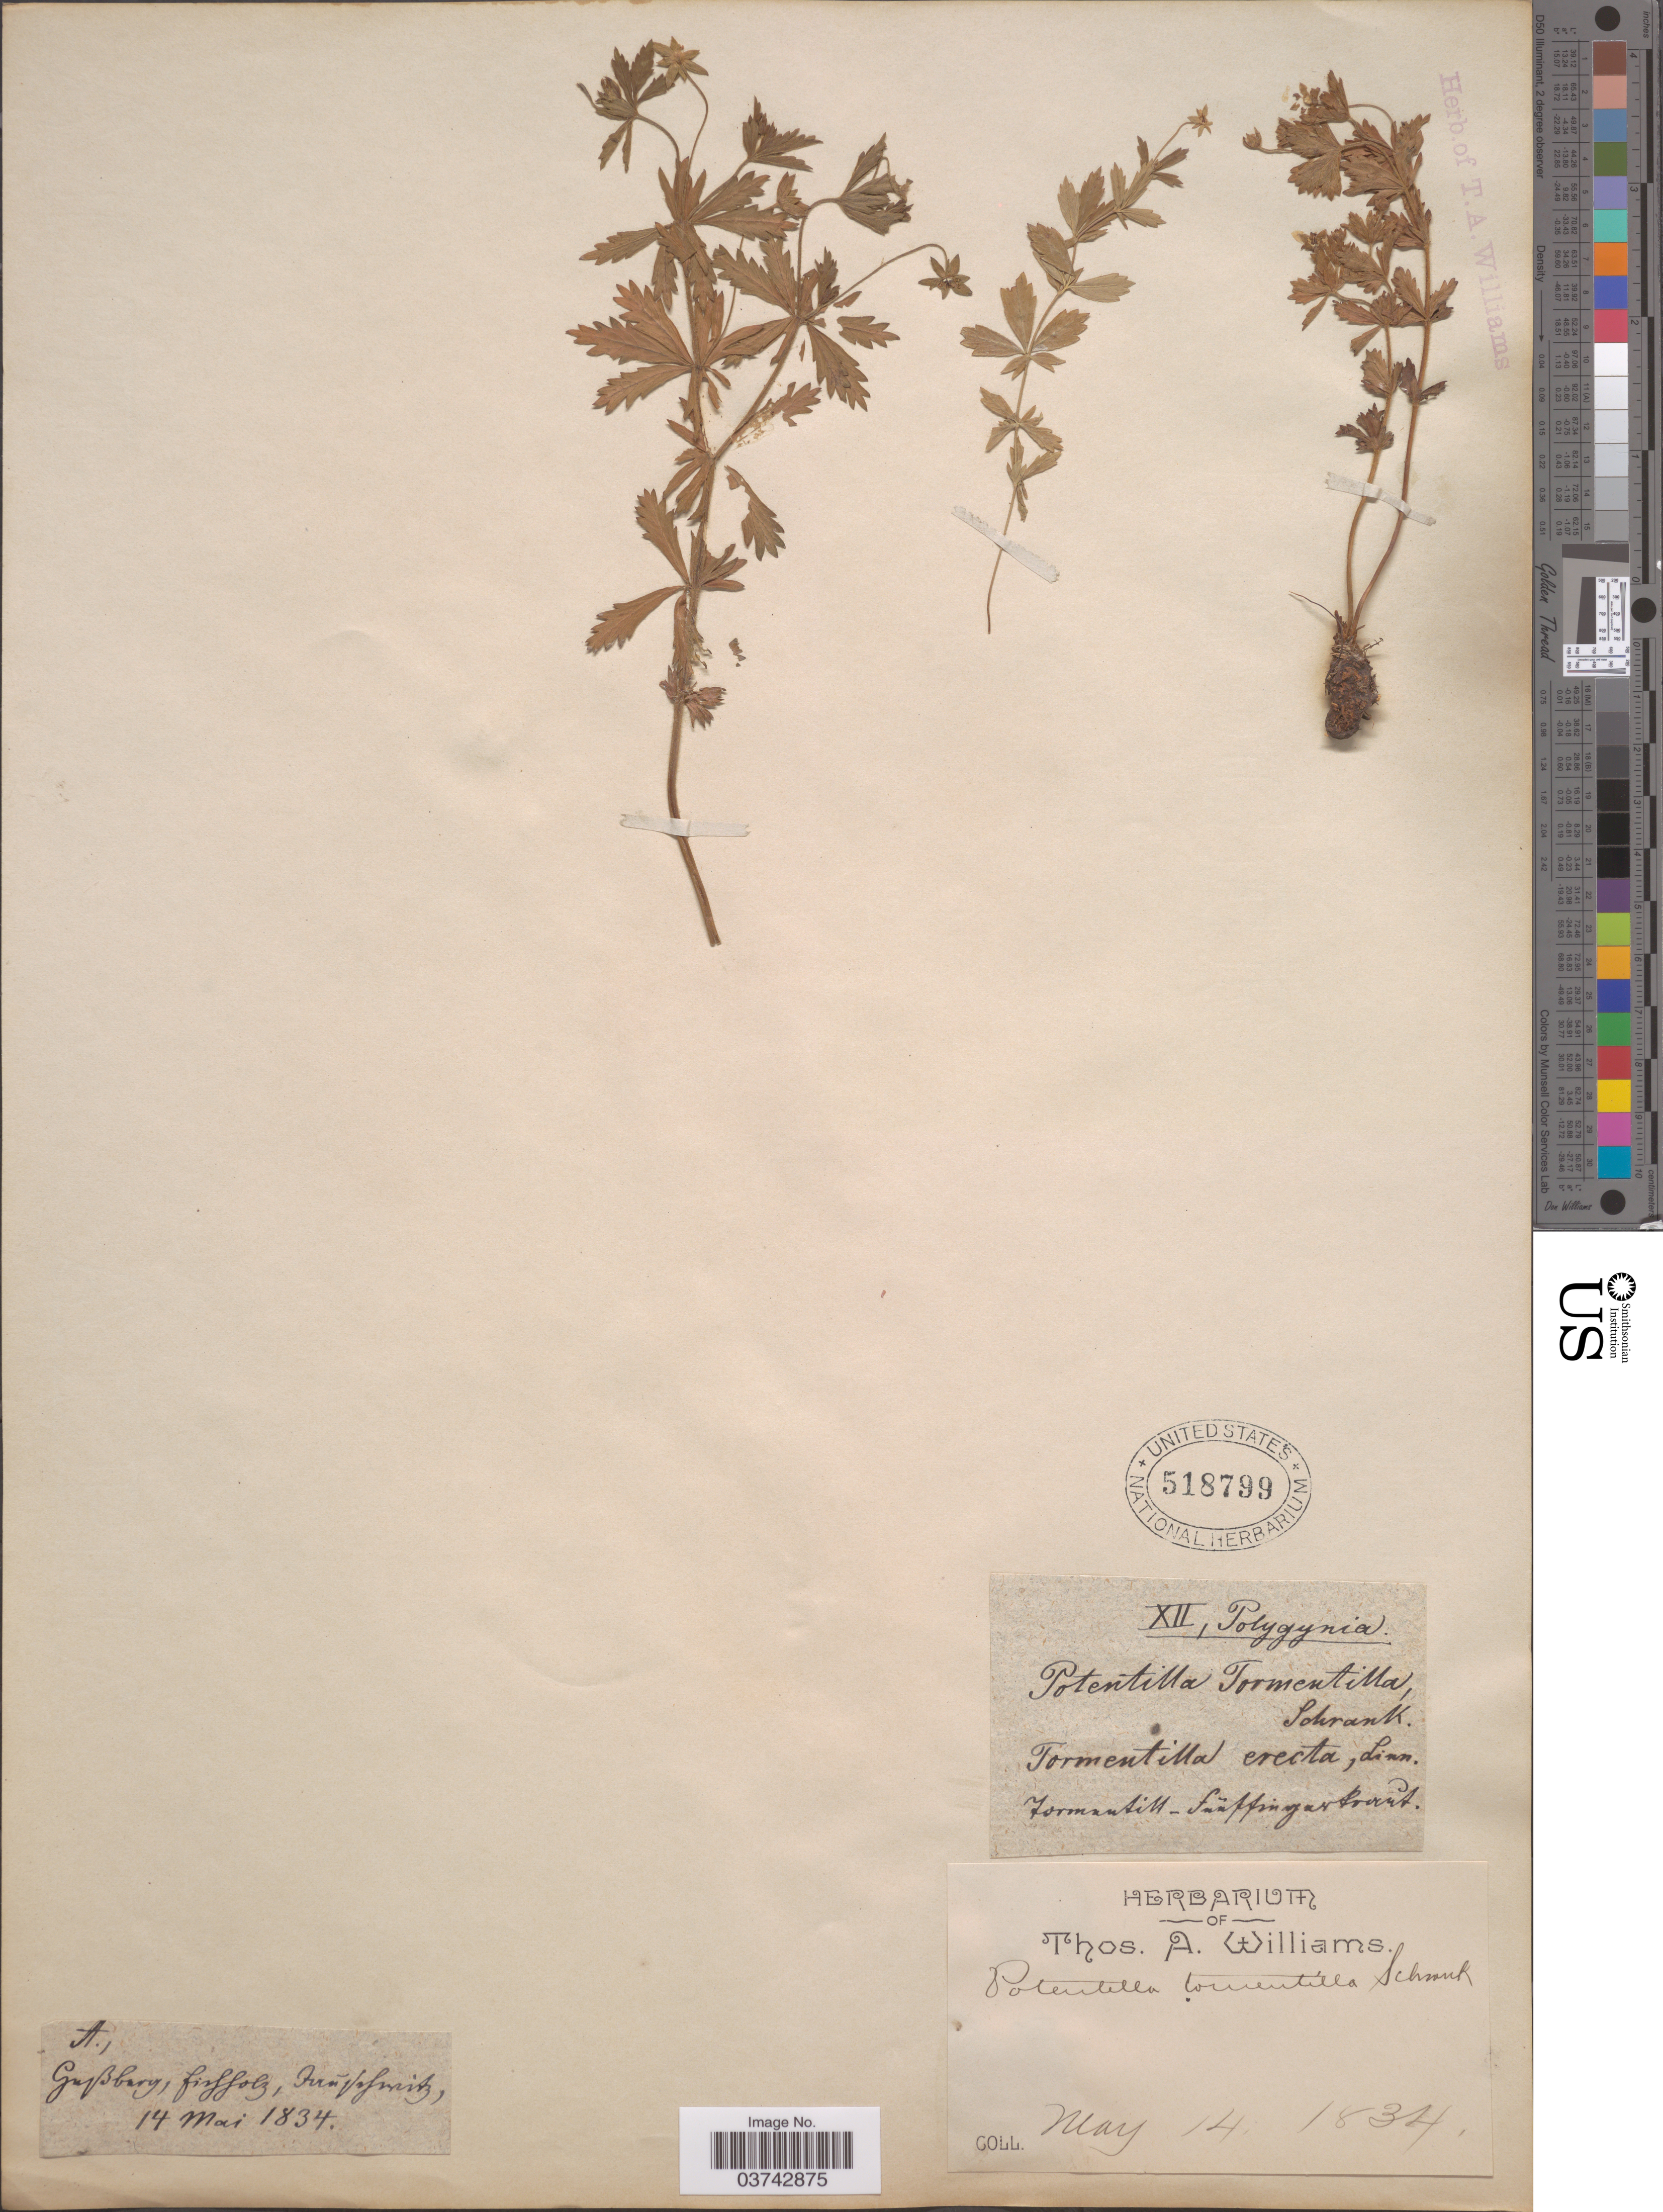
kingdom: Plantae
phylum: Tracheophyta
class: Magnoliopsida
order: Rosales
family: Rosaceae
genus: Potentilla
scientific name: Potentilla tormentilla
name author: Neck.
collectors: ex herb. Thos. A. Williams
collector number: XII?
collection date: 1834-05-14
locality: X.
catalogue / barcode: US 518799